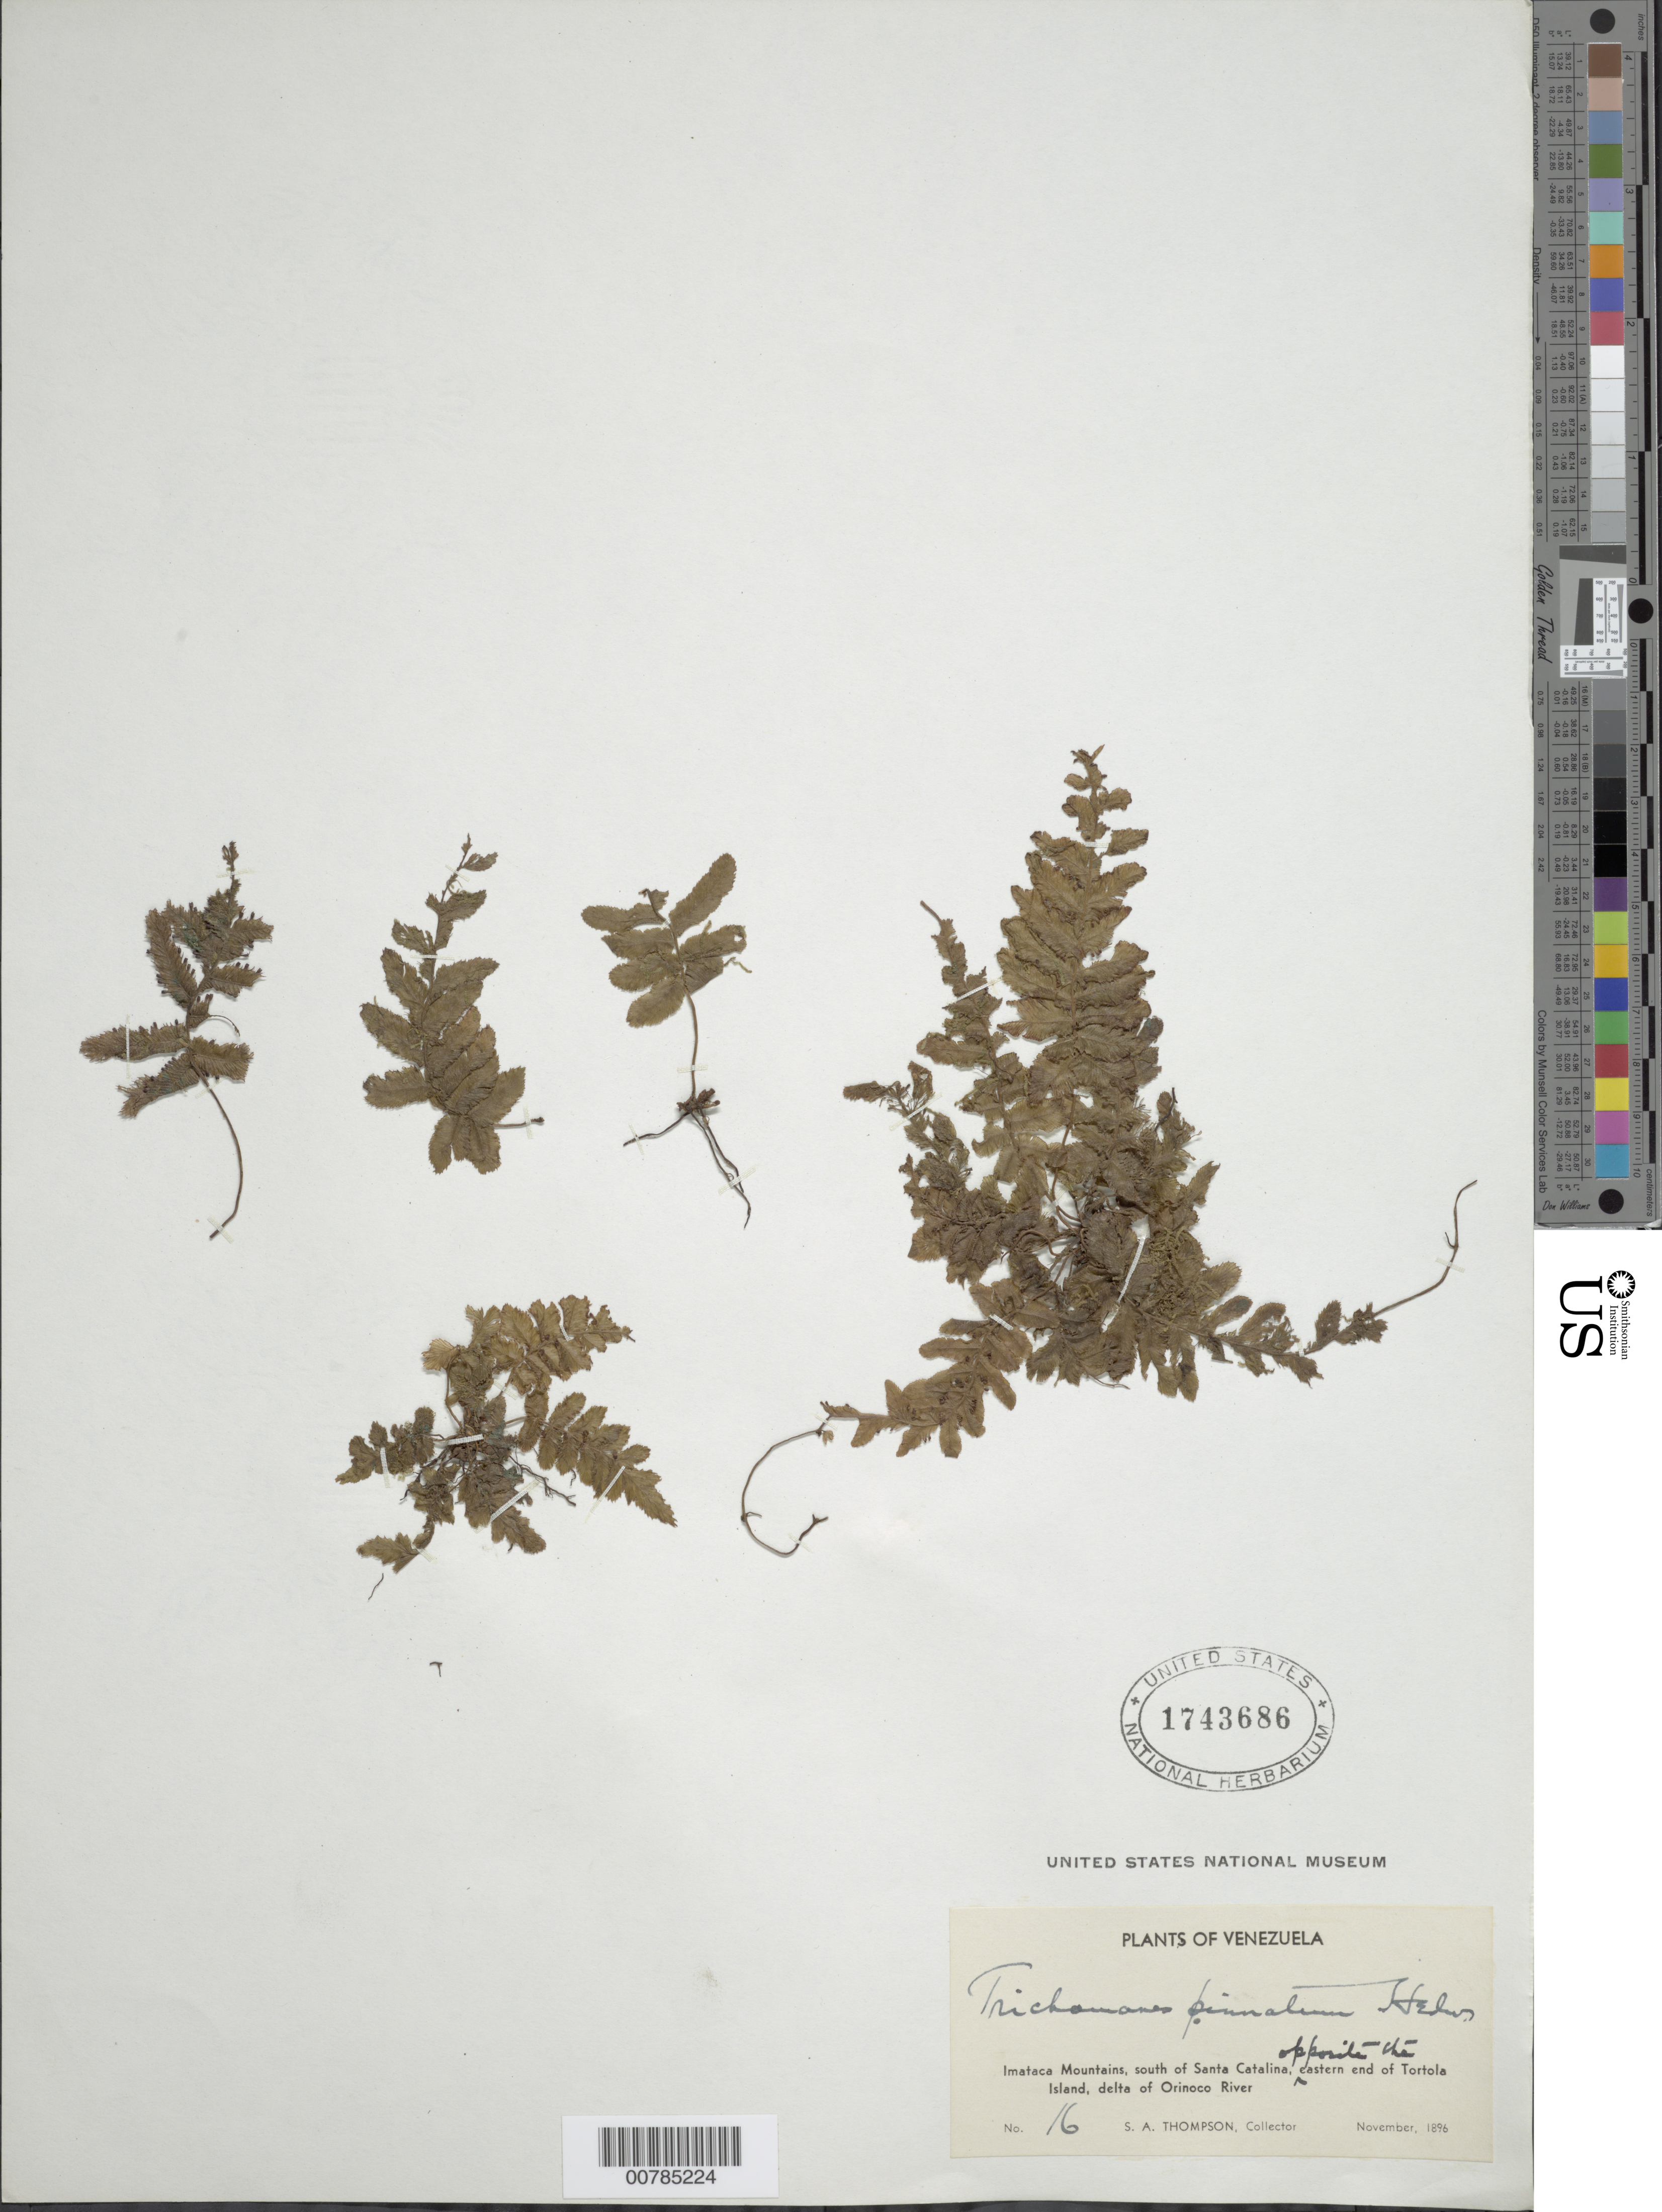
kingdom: Plantae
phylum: Tracheophyta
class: Polypodiopsida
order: Hymenophyllales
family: Hymenophyllaceae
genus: Trichomanes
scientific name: Trichomanes pinnatum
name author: Hedw.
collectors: S. A. Thompson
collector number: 16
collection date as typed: November 1896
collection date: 1896-11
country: Venezuela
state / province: Delta Amacuro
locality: Imataca Moutains, S. of Santa Catalina, opposite E end of Tortola Island, delta of Orinoco River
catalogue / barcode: US 1743686